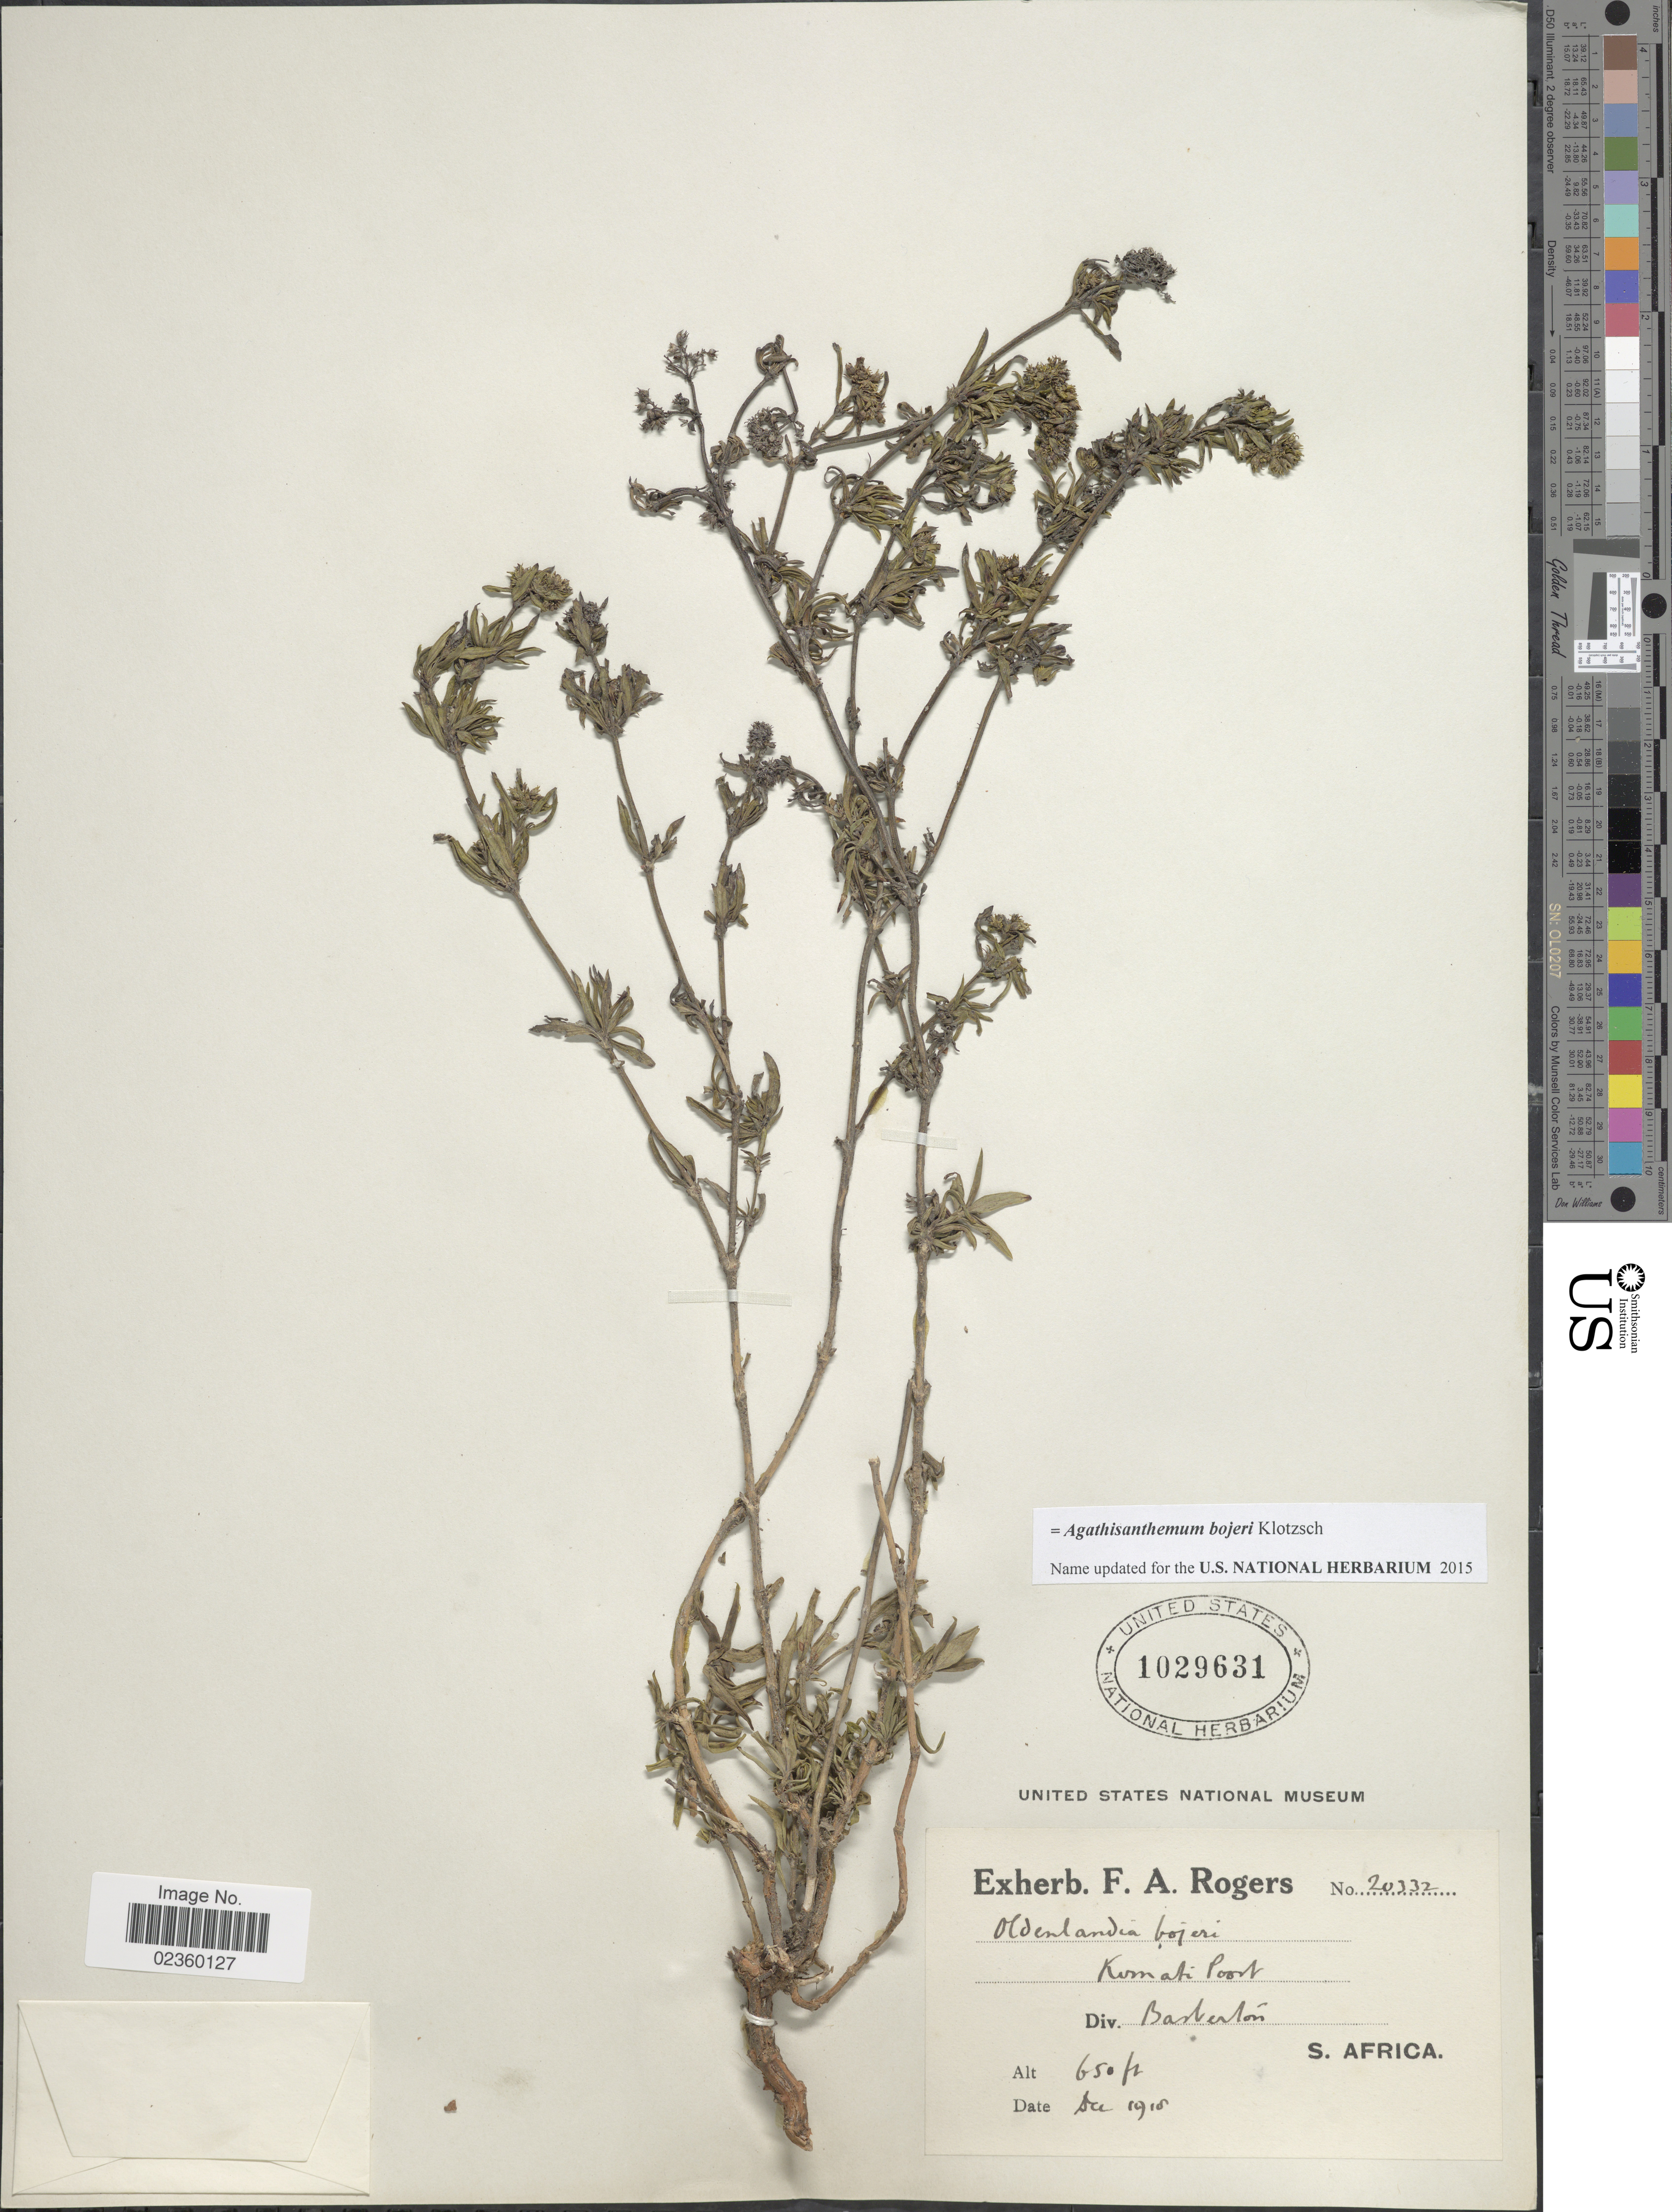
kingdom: Plantae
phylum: Tracheophyta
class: Magnoliopsida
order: Gentianales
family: Rubiaceae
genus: Agathisanthemum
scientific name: Agathisanthemum bojeri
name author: Klotzsch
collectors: ex herb. F. A. Rogers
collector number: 20332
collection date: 1910-12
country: South Africa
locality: Komatipoort, Div. Barberton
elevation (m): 198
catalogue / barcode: US 1029631